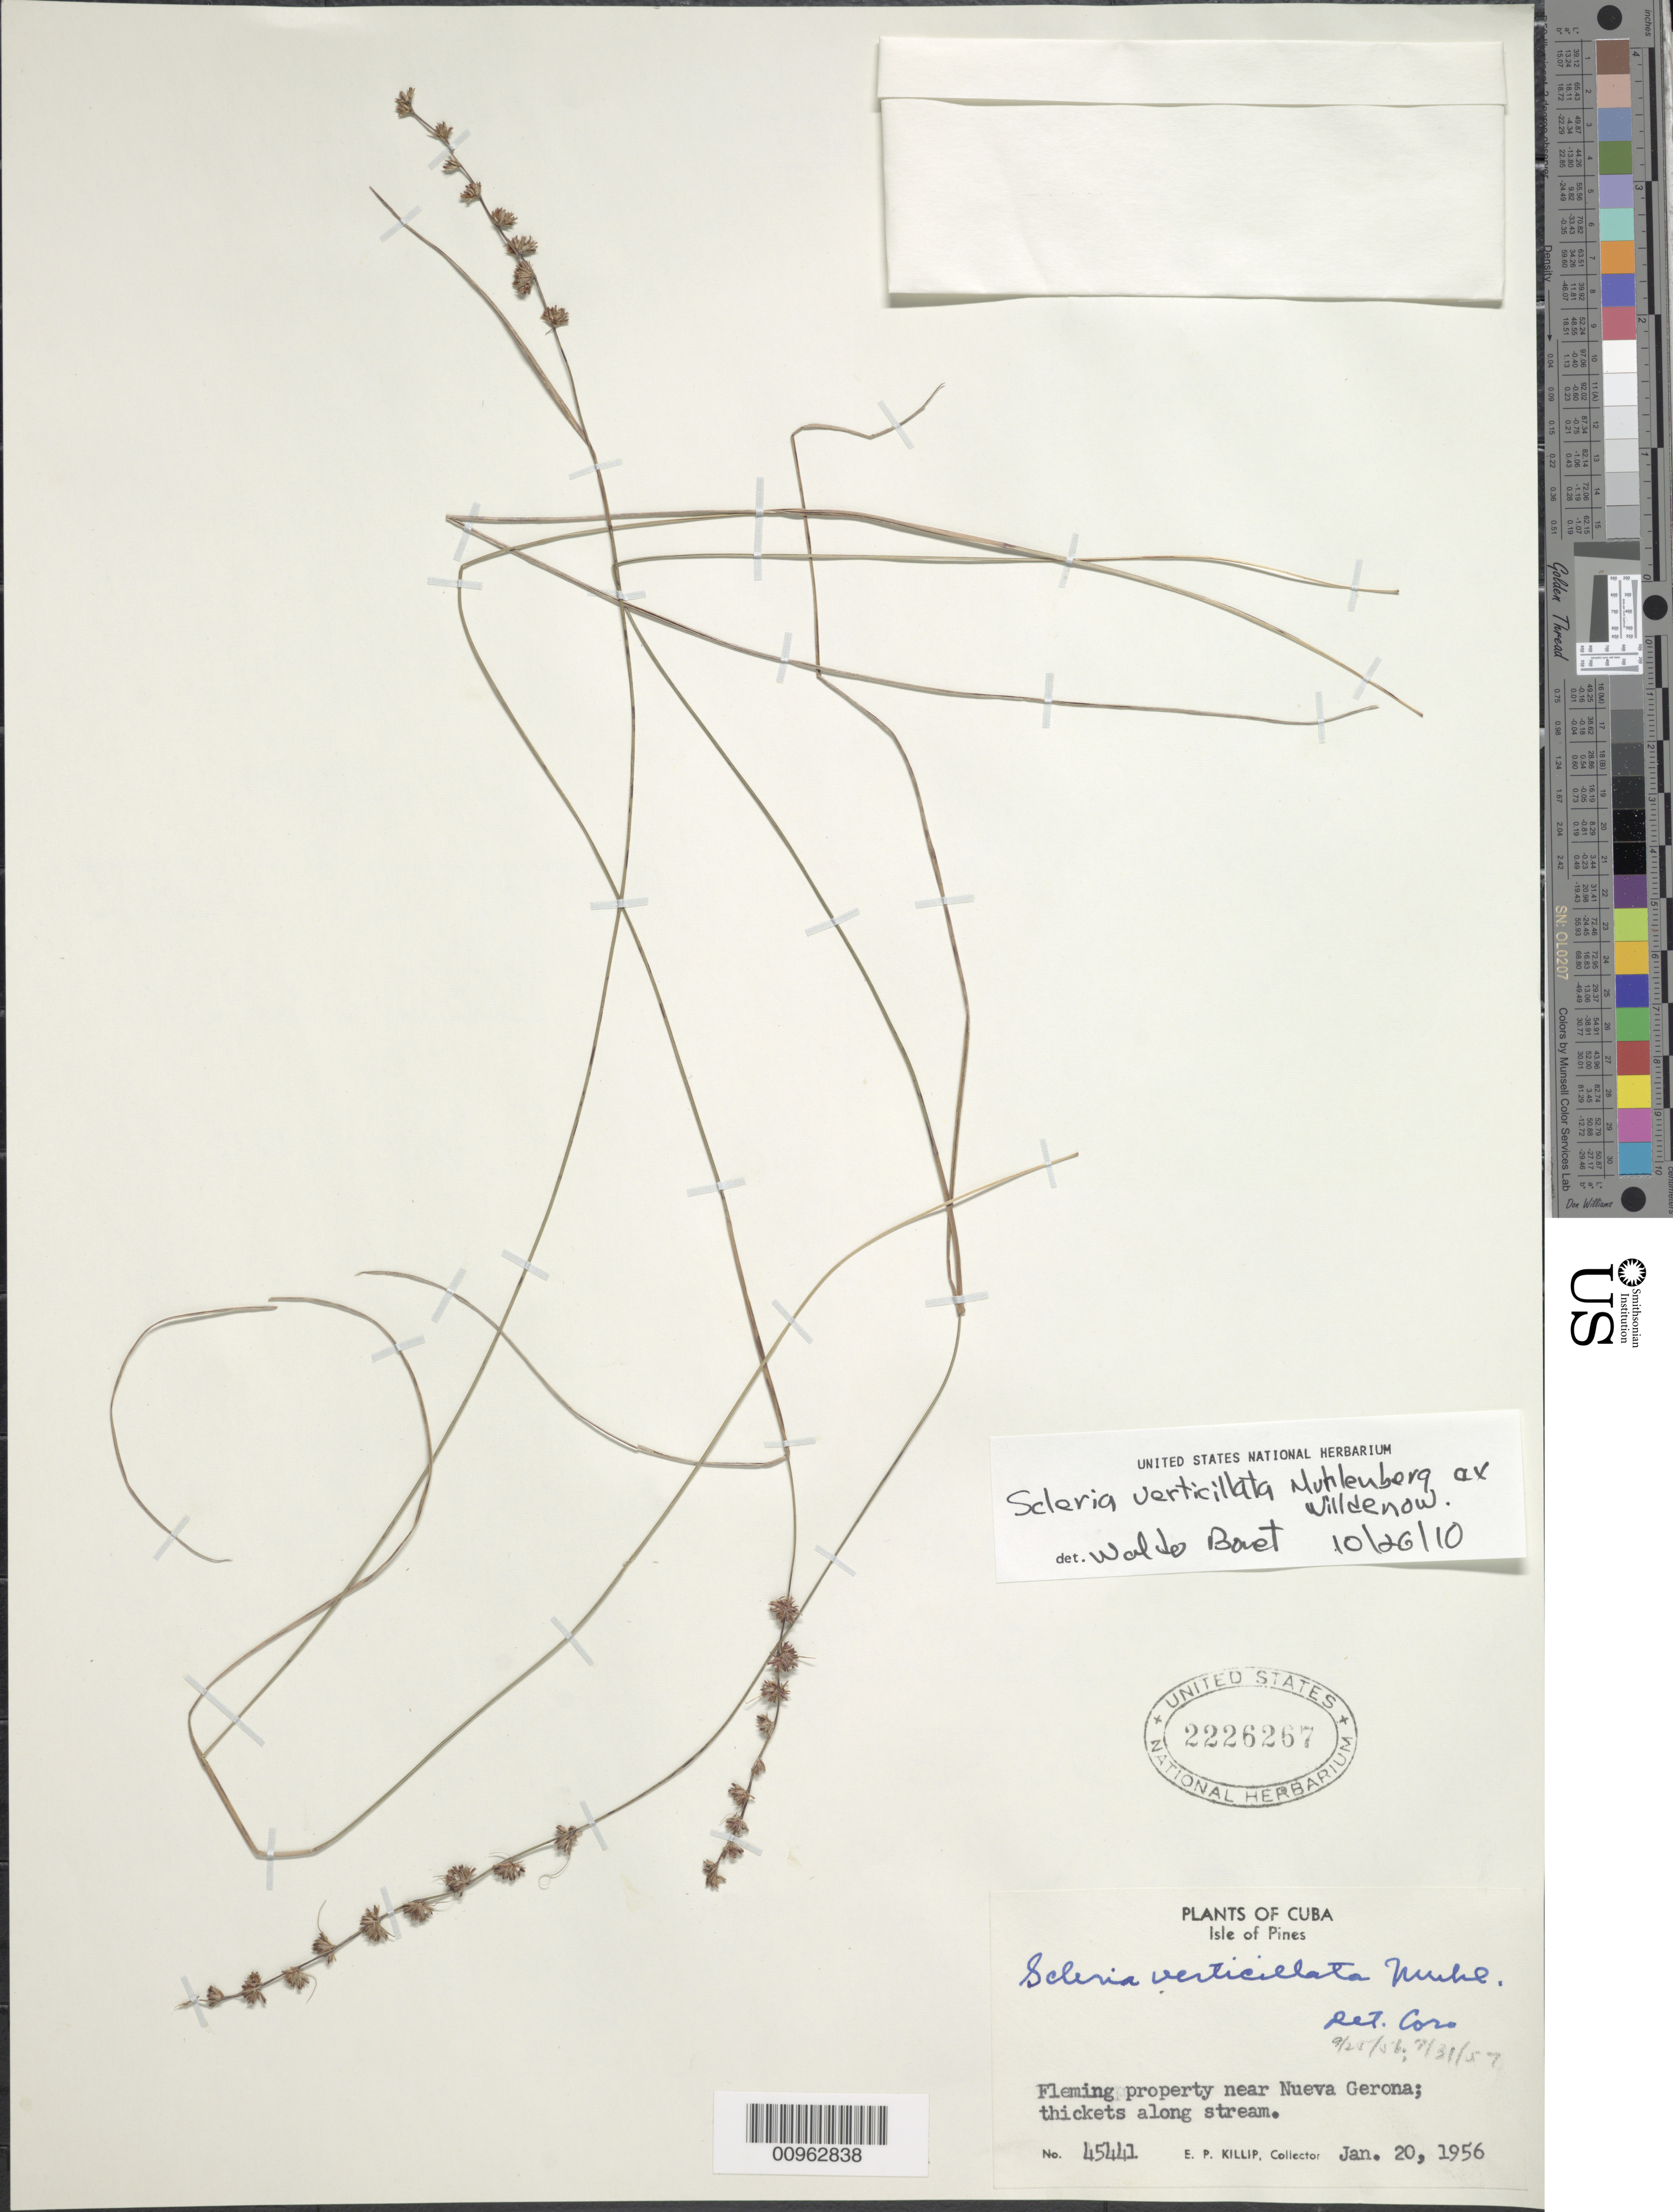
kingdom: Plantae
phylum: Tracheophyta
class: Liliopsida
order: Poales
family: Cyperaceae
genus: Scleria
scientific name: Scleria verticillata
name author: Muhl. ex Willd.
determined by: Core, E. L.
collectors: E. P. Killip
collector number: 45441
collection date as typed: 20 Jan 1956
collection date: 1956-01-20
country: Cuba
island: Isla de la Juventud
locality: Fleming property near Nueva Gerona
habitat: Thickets along stream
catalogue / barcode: US 2226267